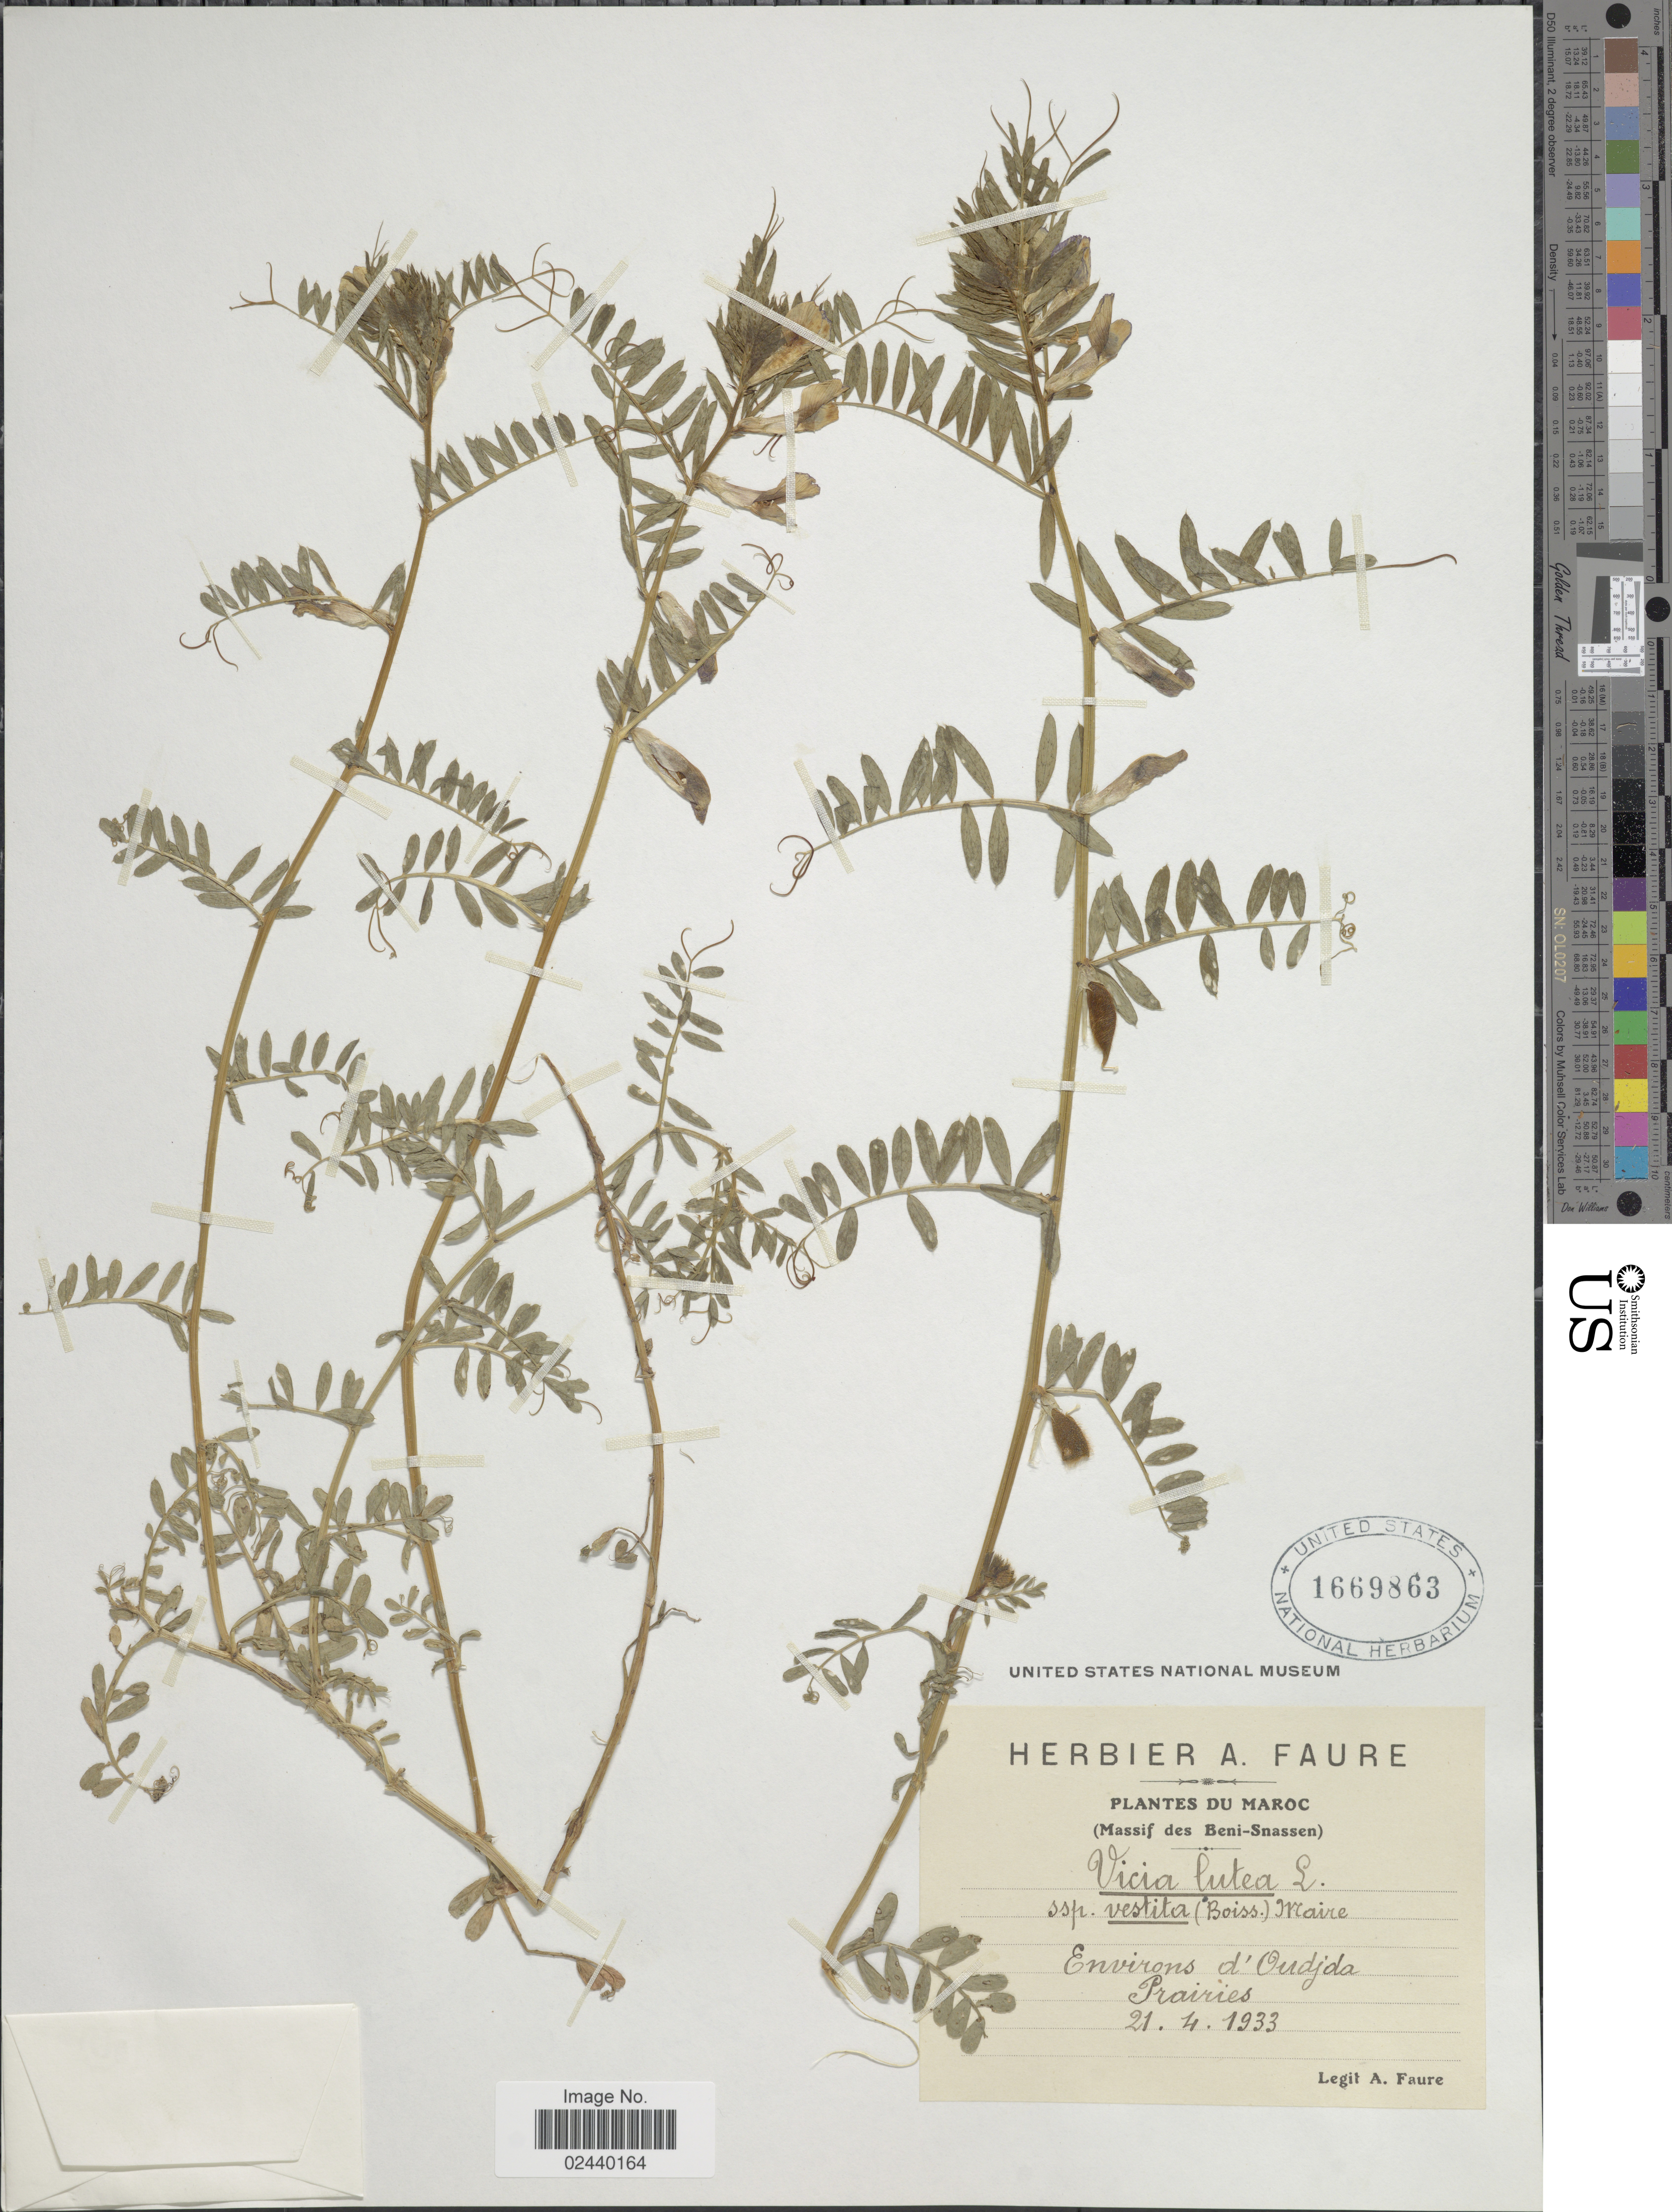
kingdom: Plantae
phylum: Tracheophyta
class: Magnoliopsida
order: Fabales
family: Fabaceae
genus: Vicia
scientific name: Vicia lutea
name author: L.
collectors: A. Faure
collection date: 1933-04-21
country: Morocco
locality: Maroc (Massif des Beni-Snassen), environs d'Oudja, praires.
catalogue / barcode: US 1669863